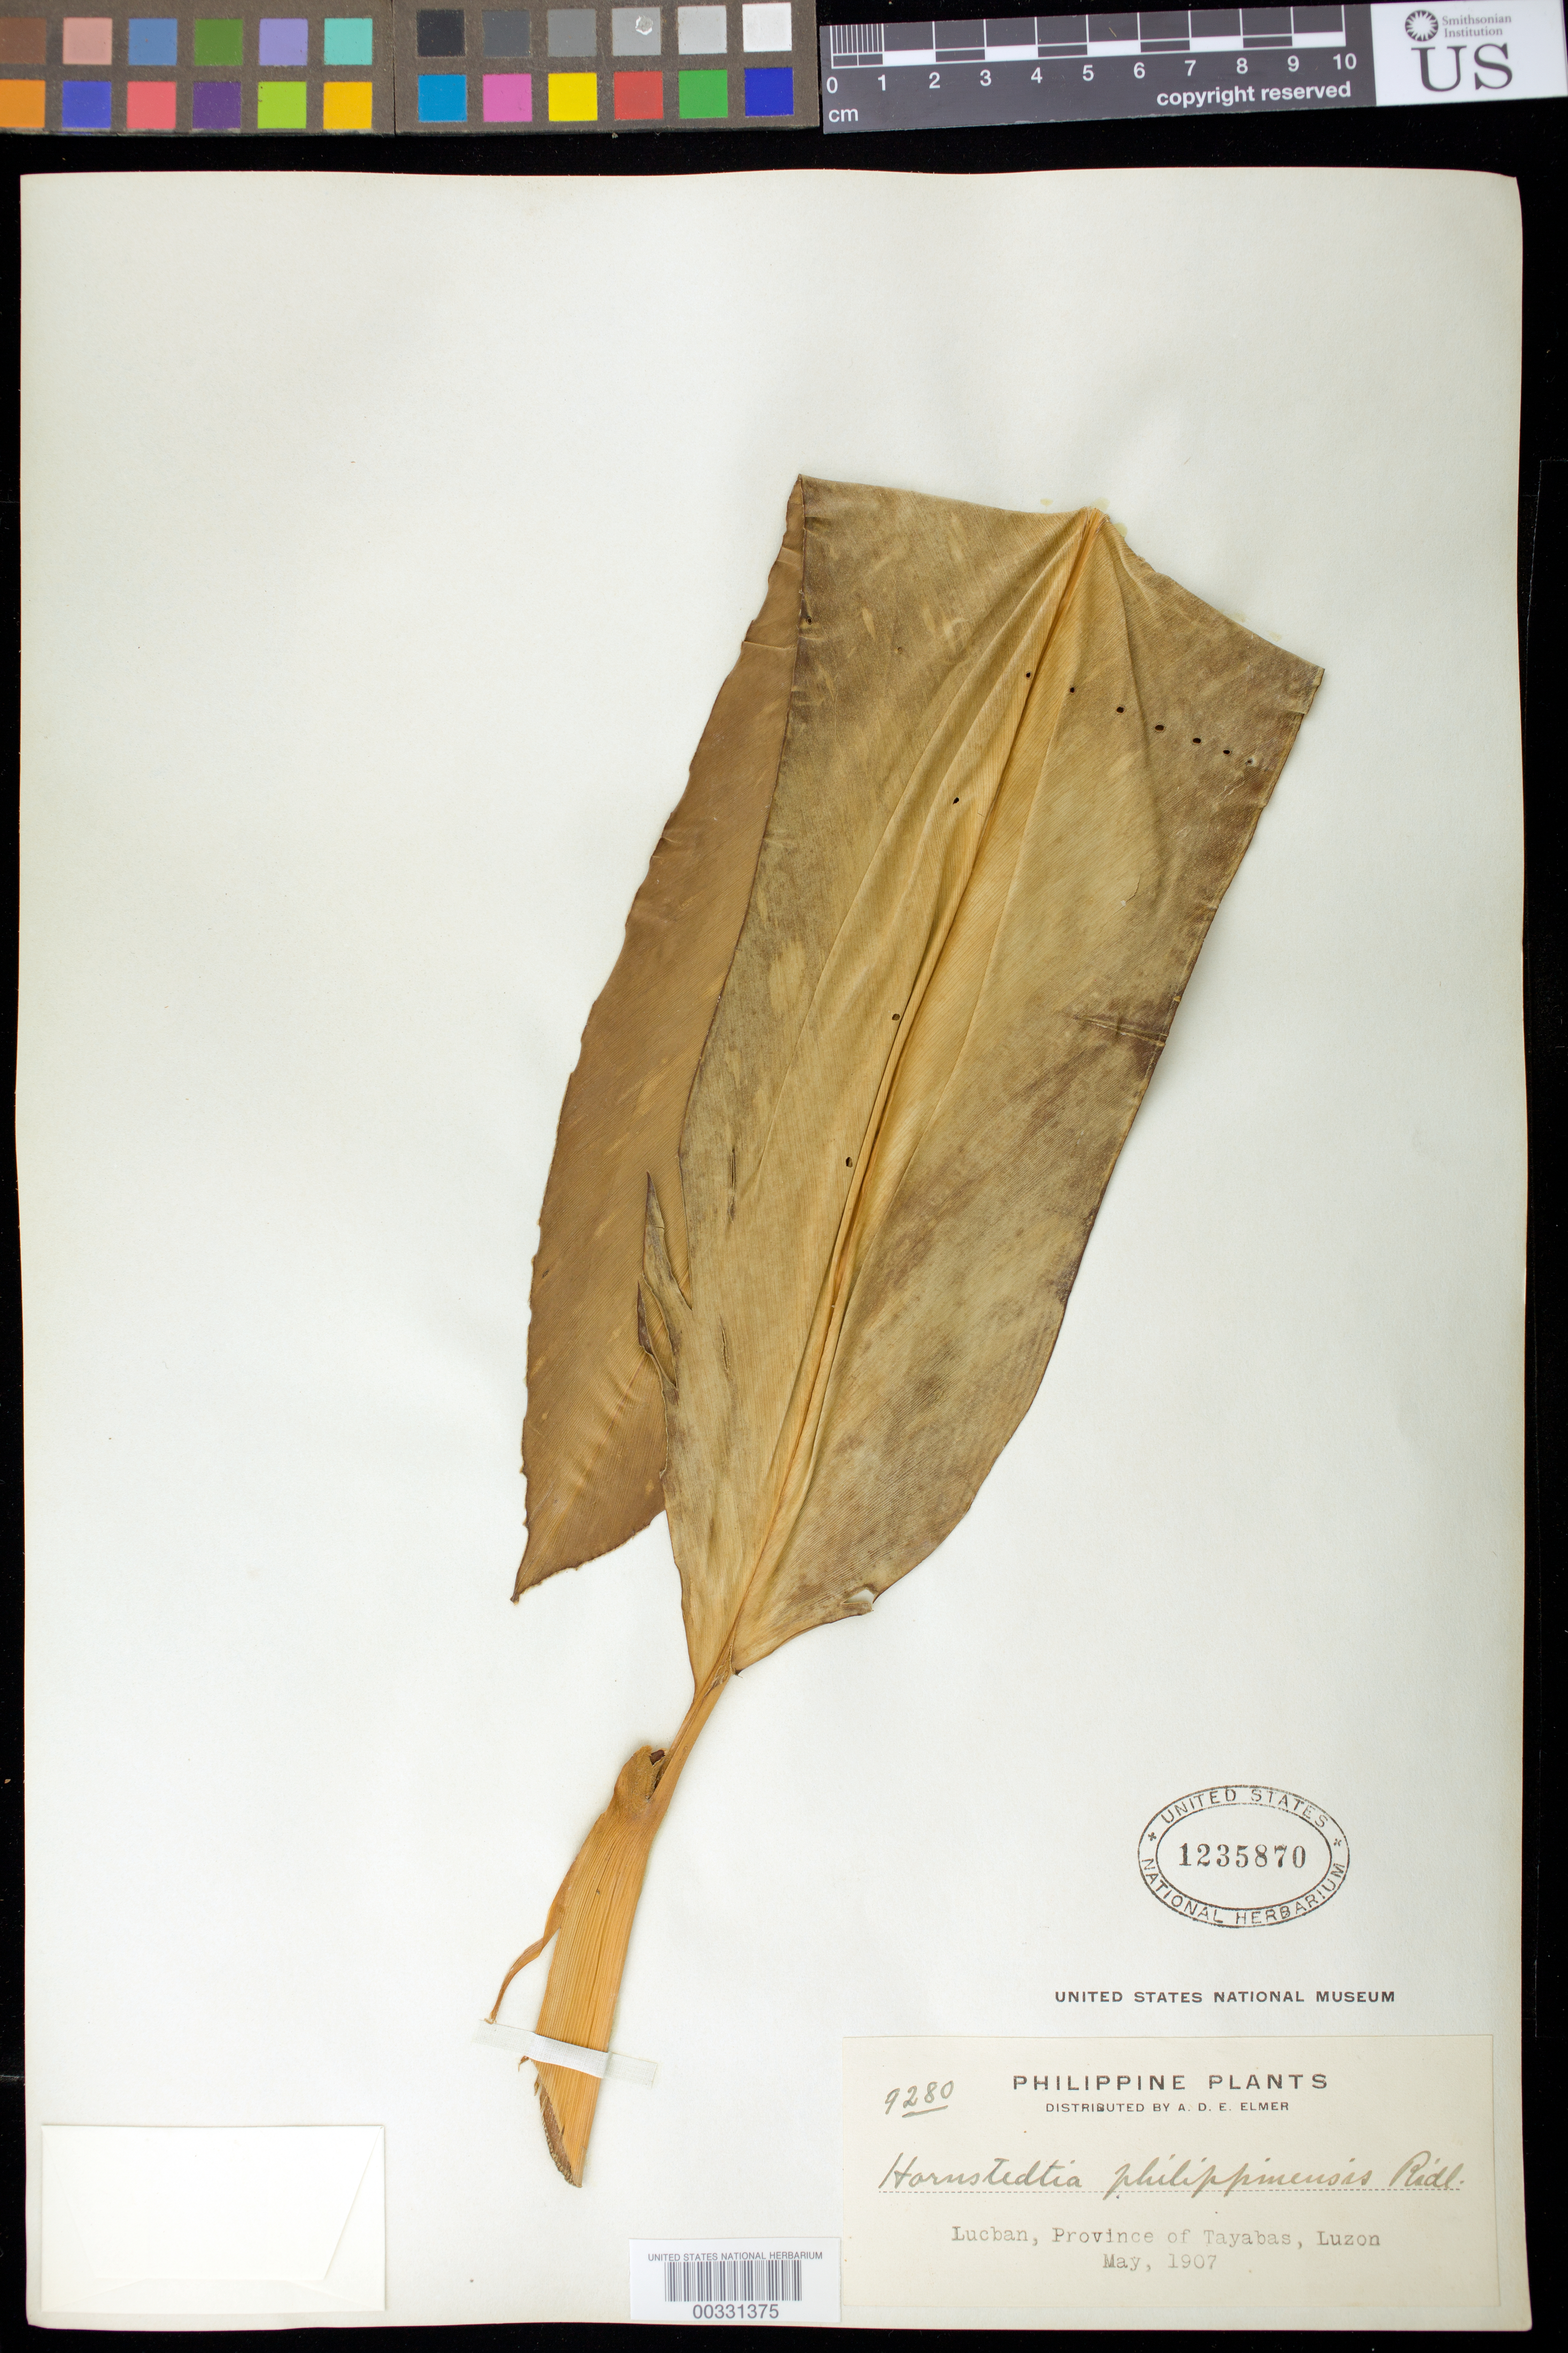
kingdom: Plantae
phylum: Tracheophyta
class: Liliopsida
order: Zingiberales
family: Zingiberaceae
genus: Etlingera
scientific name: Etlingera philippinensis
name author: (Ridl.) R.M. Sm.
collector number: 9280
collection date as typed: May 1907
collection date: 1907-05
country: Philippines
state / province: Calabarzon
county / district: Quezon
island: Luzon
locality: Lucban, Tayabas Prov. [= Quezon Province]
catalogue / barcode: US 1235870